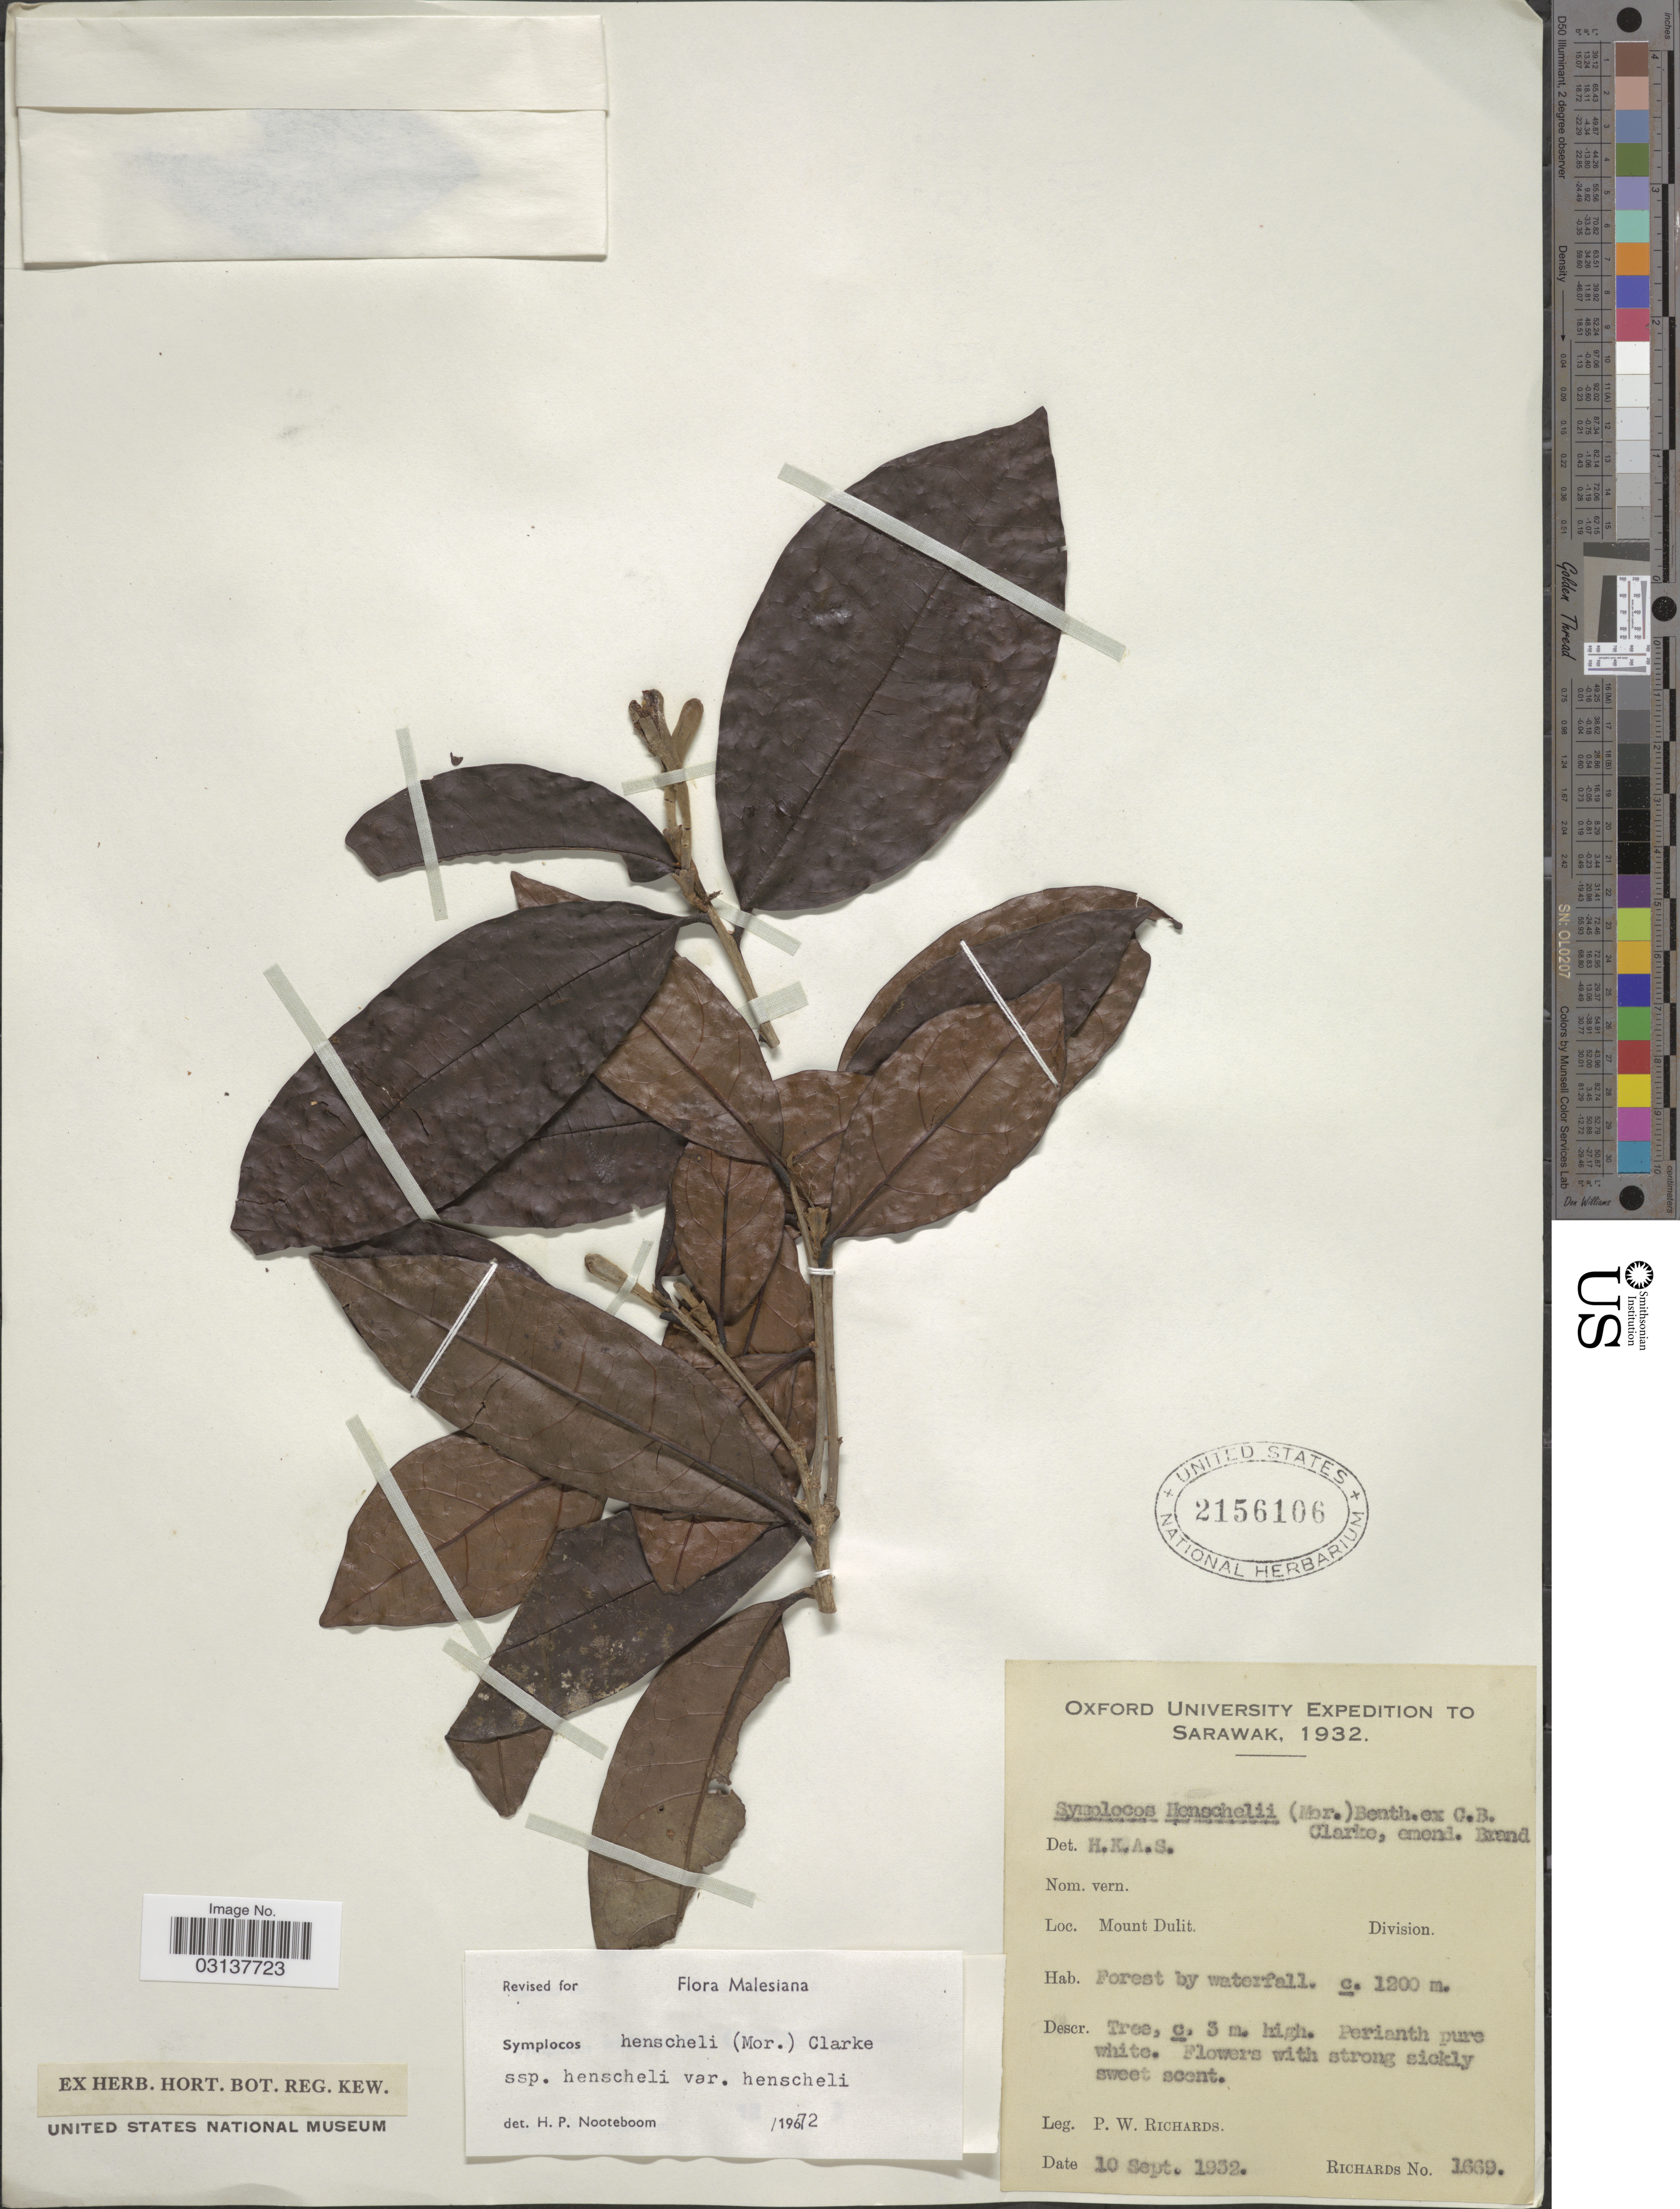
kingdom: Plantae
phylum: Tracheophyta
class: Magnoliopsida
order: Ericales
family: Symplocaceae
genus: Cordyloblaste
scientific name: Cordyloblaste henschelii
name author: Moritzi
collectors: P. Richards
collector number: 1669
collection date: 1932-09-10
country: Malaysia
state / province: Sarawak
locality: Mount Dulit.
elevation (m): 1200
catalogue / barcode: US 2156106